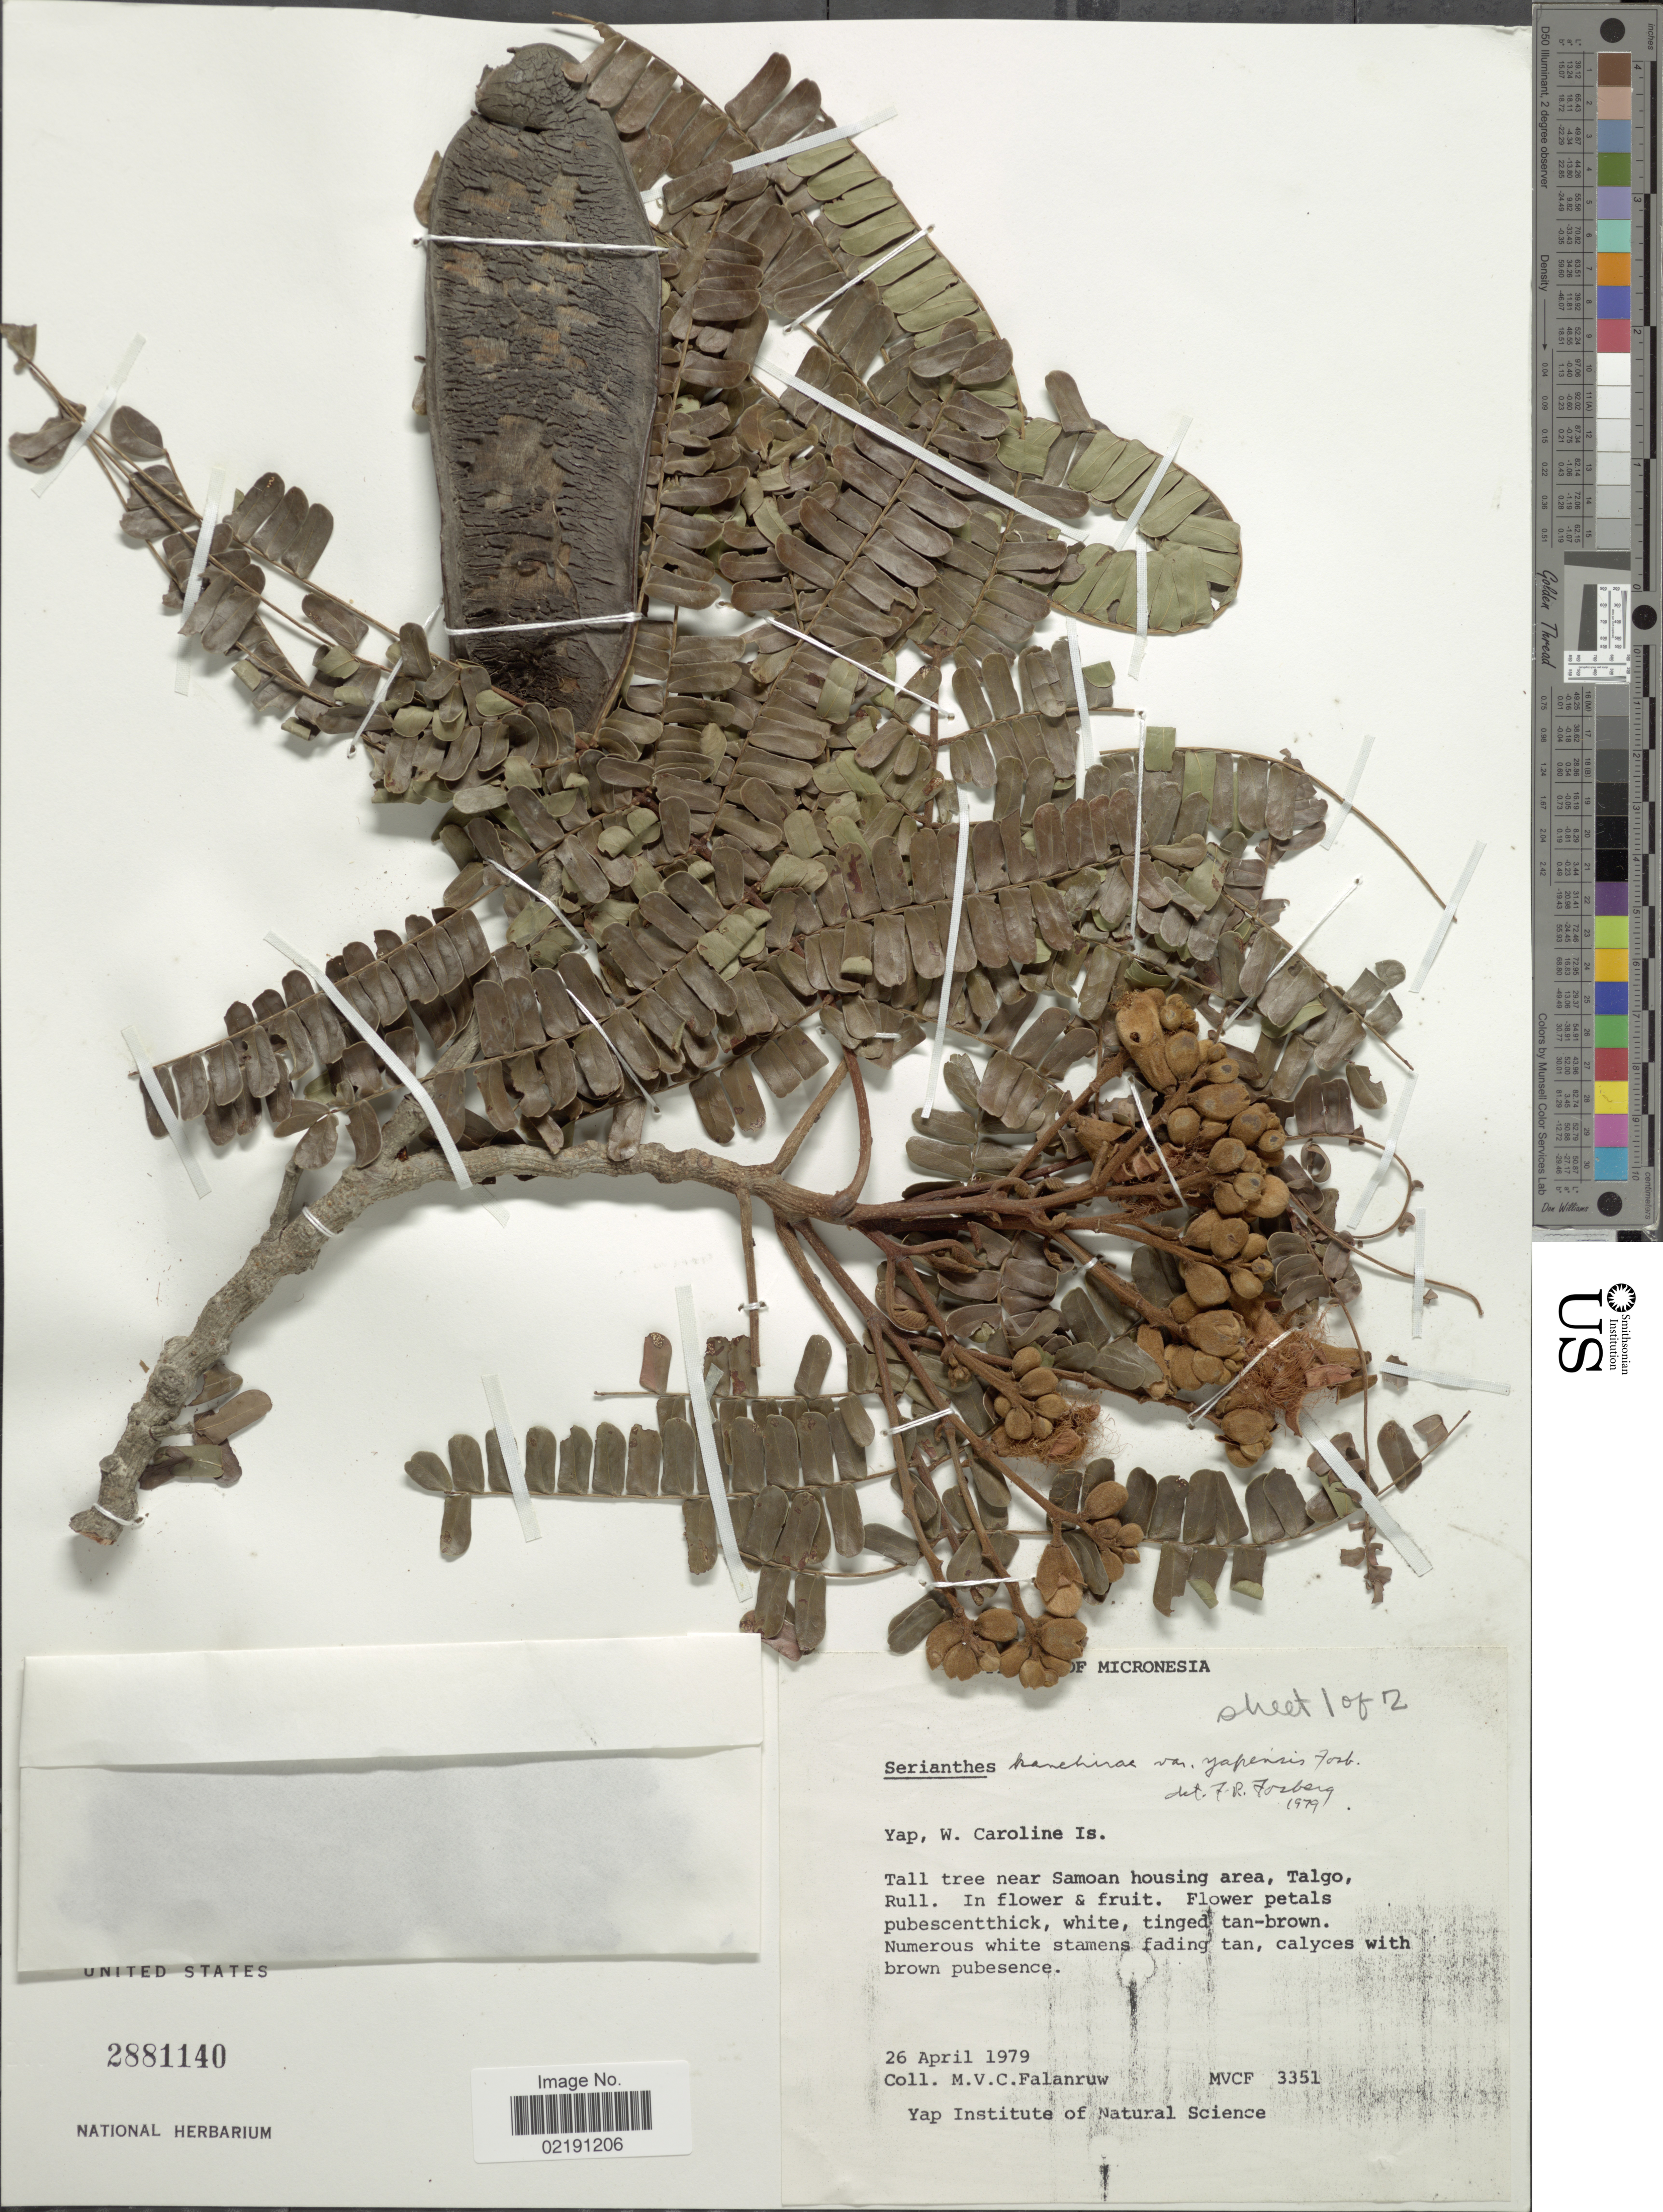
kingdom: Plantae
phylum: Tracheophyta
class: Magnoliopsida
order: Fabales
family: Fabaceae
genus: Serianthes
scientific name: Serianthes kanehirae var. yapensis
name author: Fosberg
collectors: M. V. Falanruw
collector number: MVCF 3351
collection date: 1979-04-26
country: Micronesia, Federated States of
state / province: Yap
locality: Yap, W. Caroline Is. Tall tree near Samoan housing area, Talgo, Rull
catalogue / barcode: US 2881140